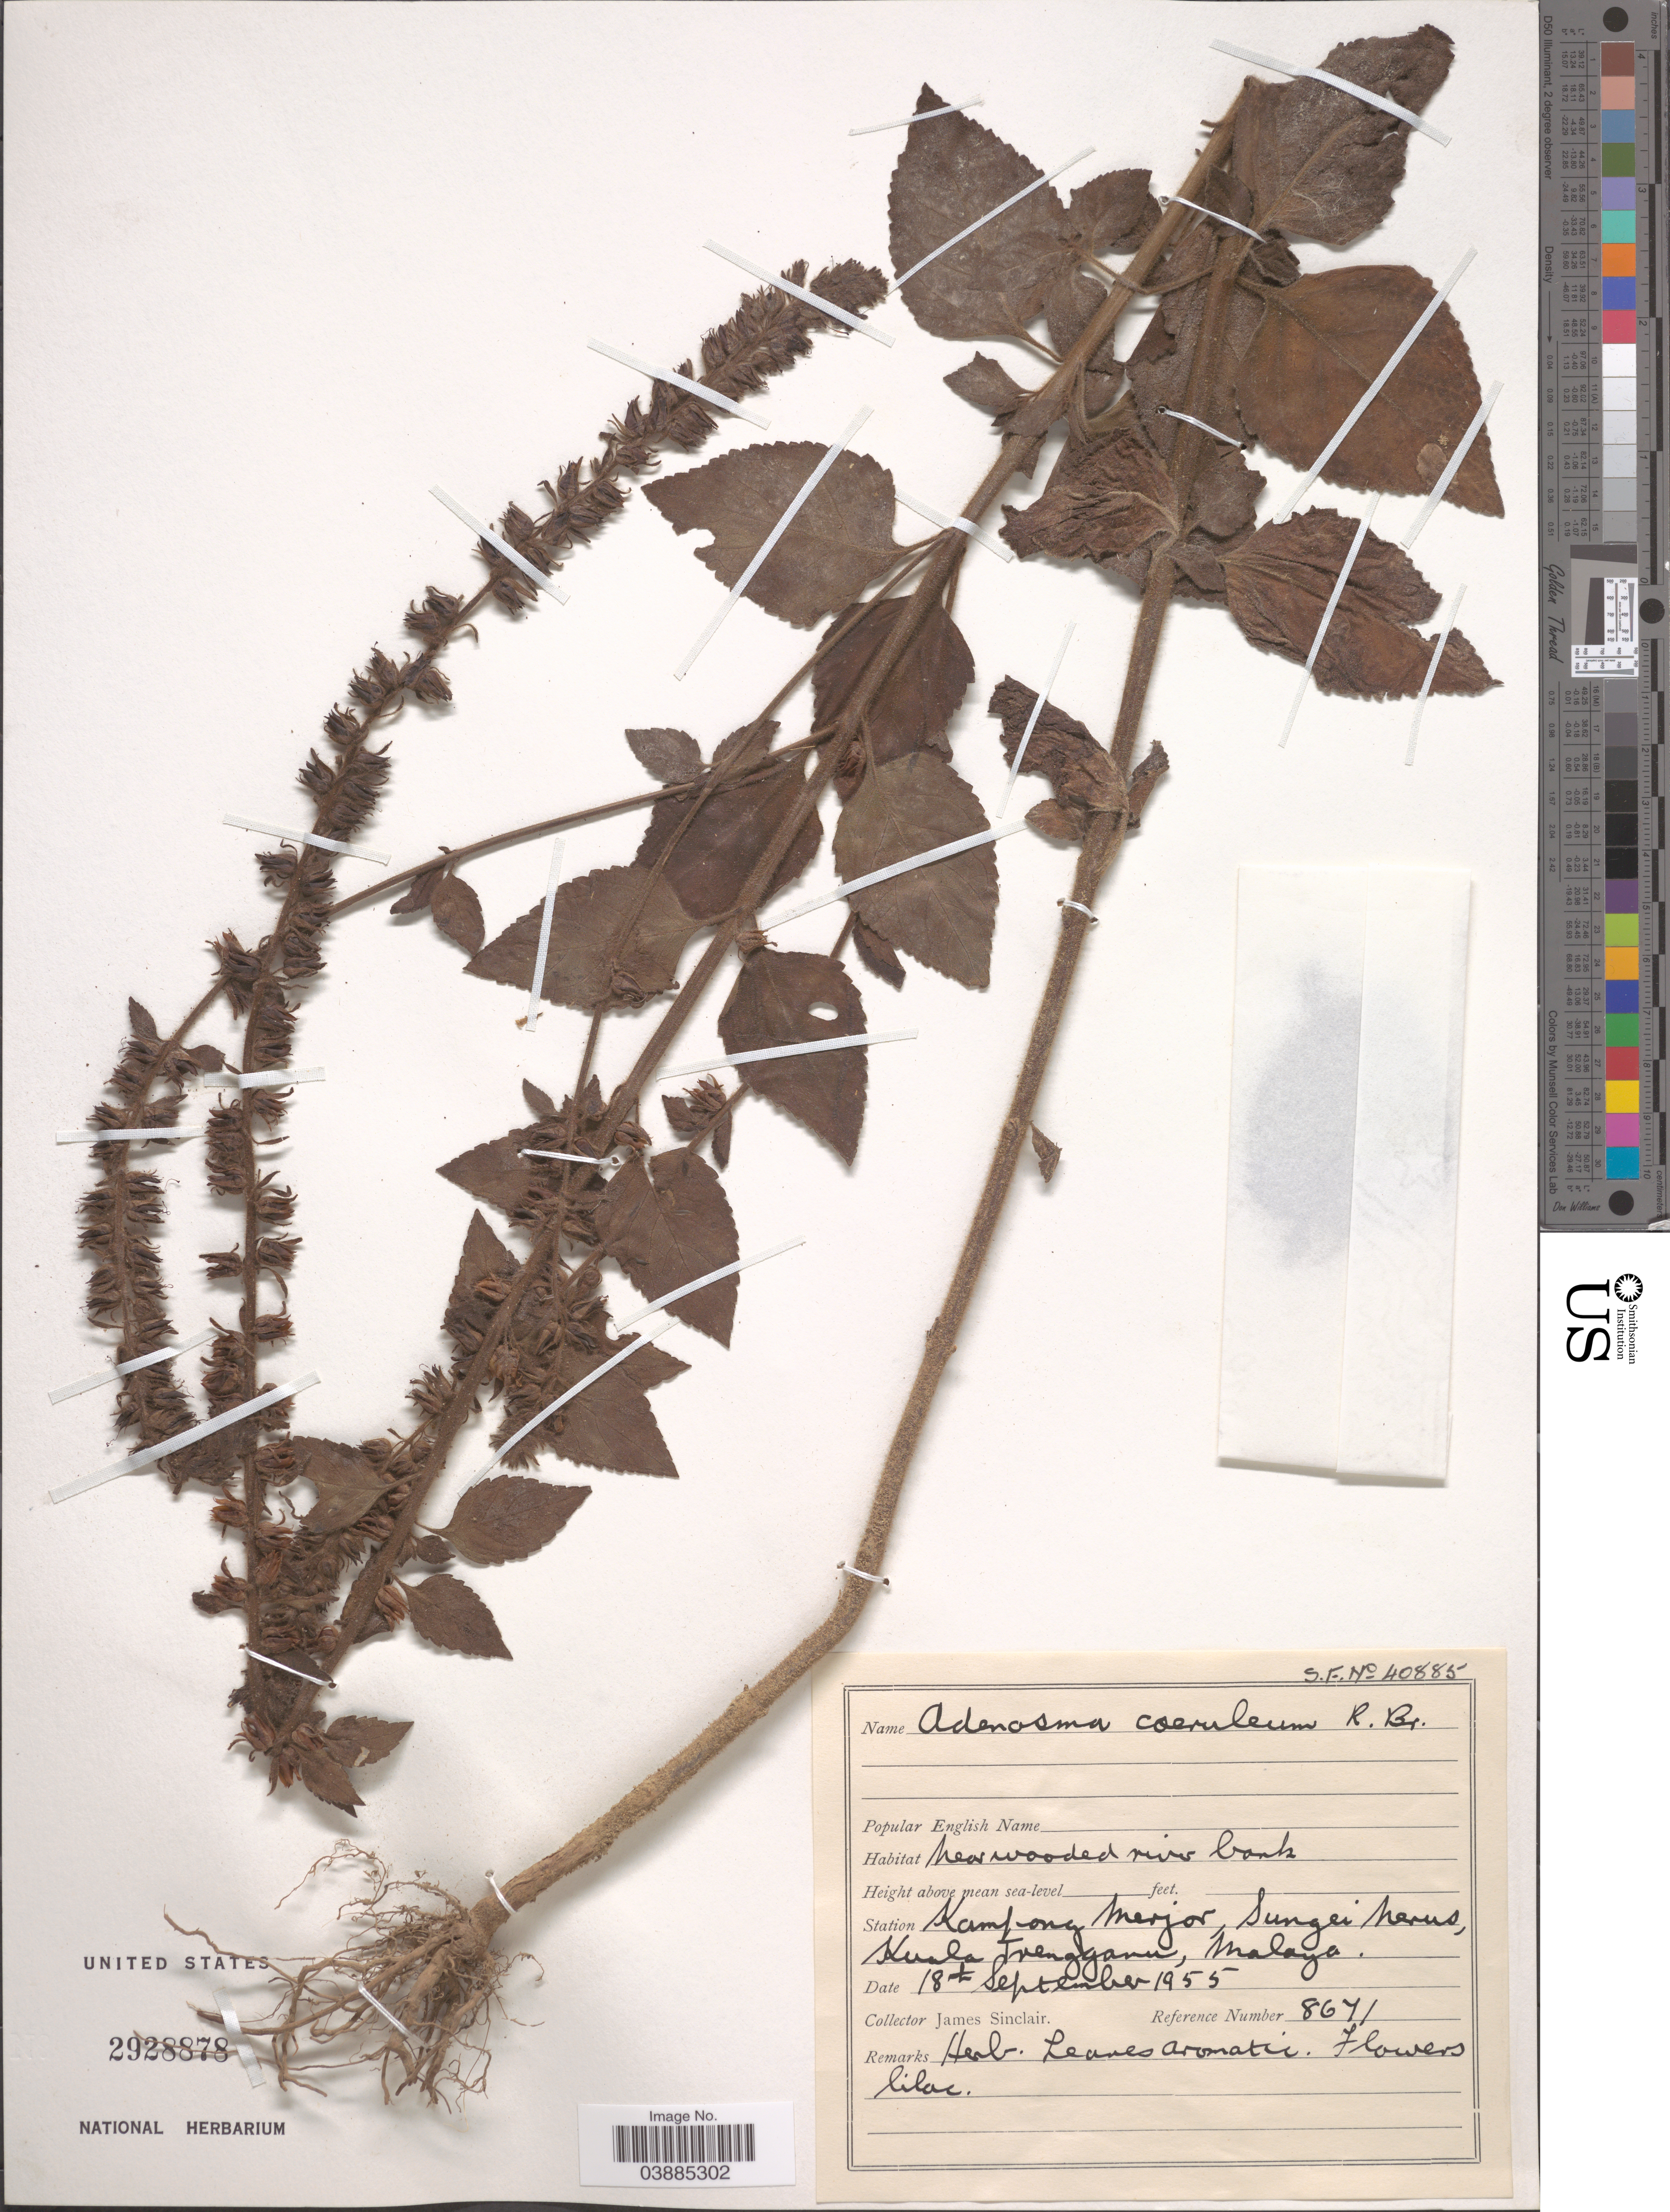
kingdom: Plantae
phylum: Tracheophyta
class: Magnoliopsida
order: Lamiales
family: Plantaginaceae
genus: Adenosma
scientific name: Adenosma caeruleum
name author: R. Br.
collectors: J. Sinclair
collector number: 8671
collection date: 1955-09-18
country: Malaysia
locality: Station Kampong Merjor, Sungei Nerus, Kuala Trengganu, Malaya.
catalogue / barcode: US 2928878